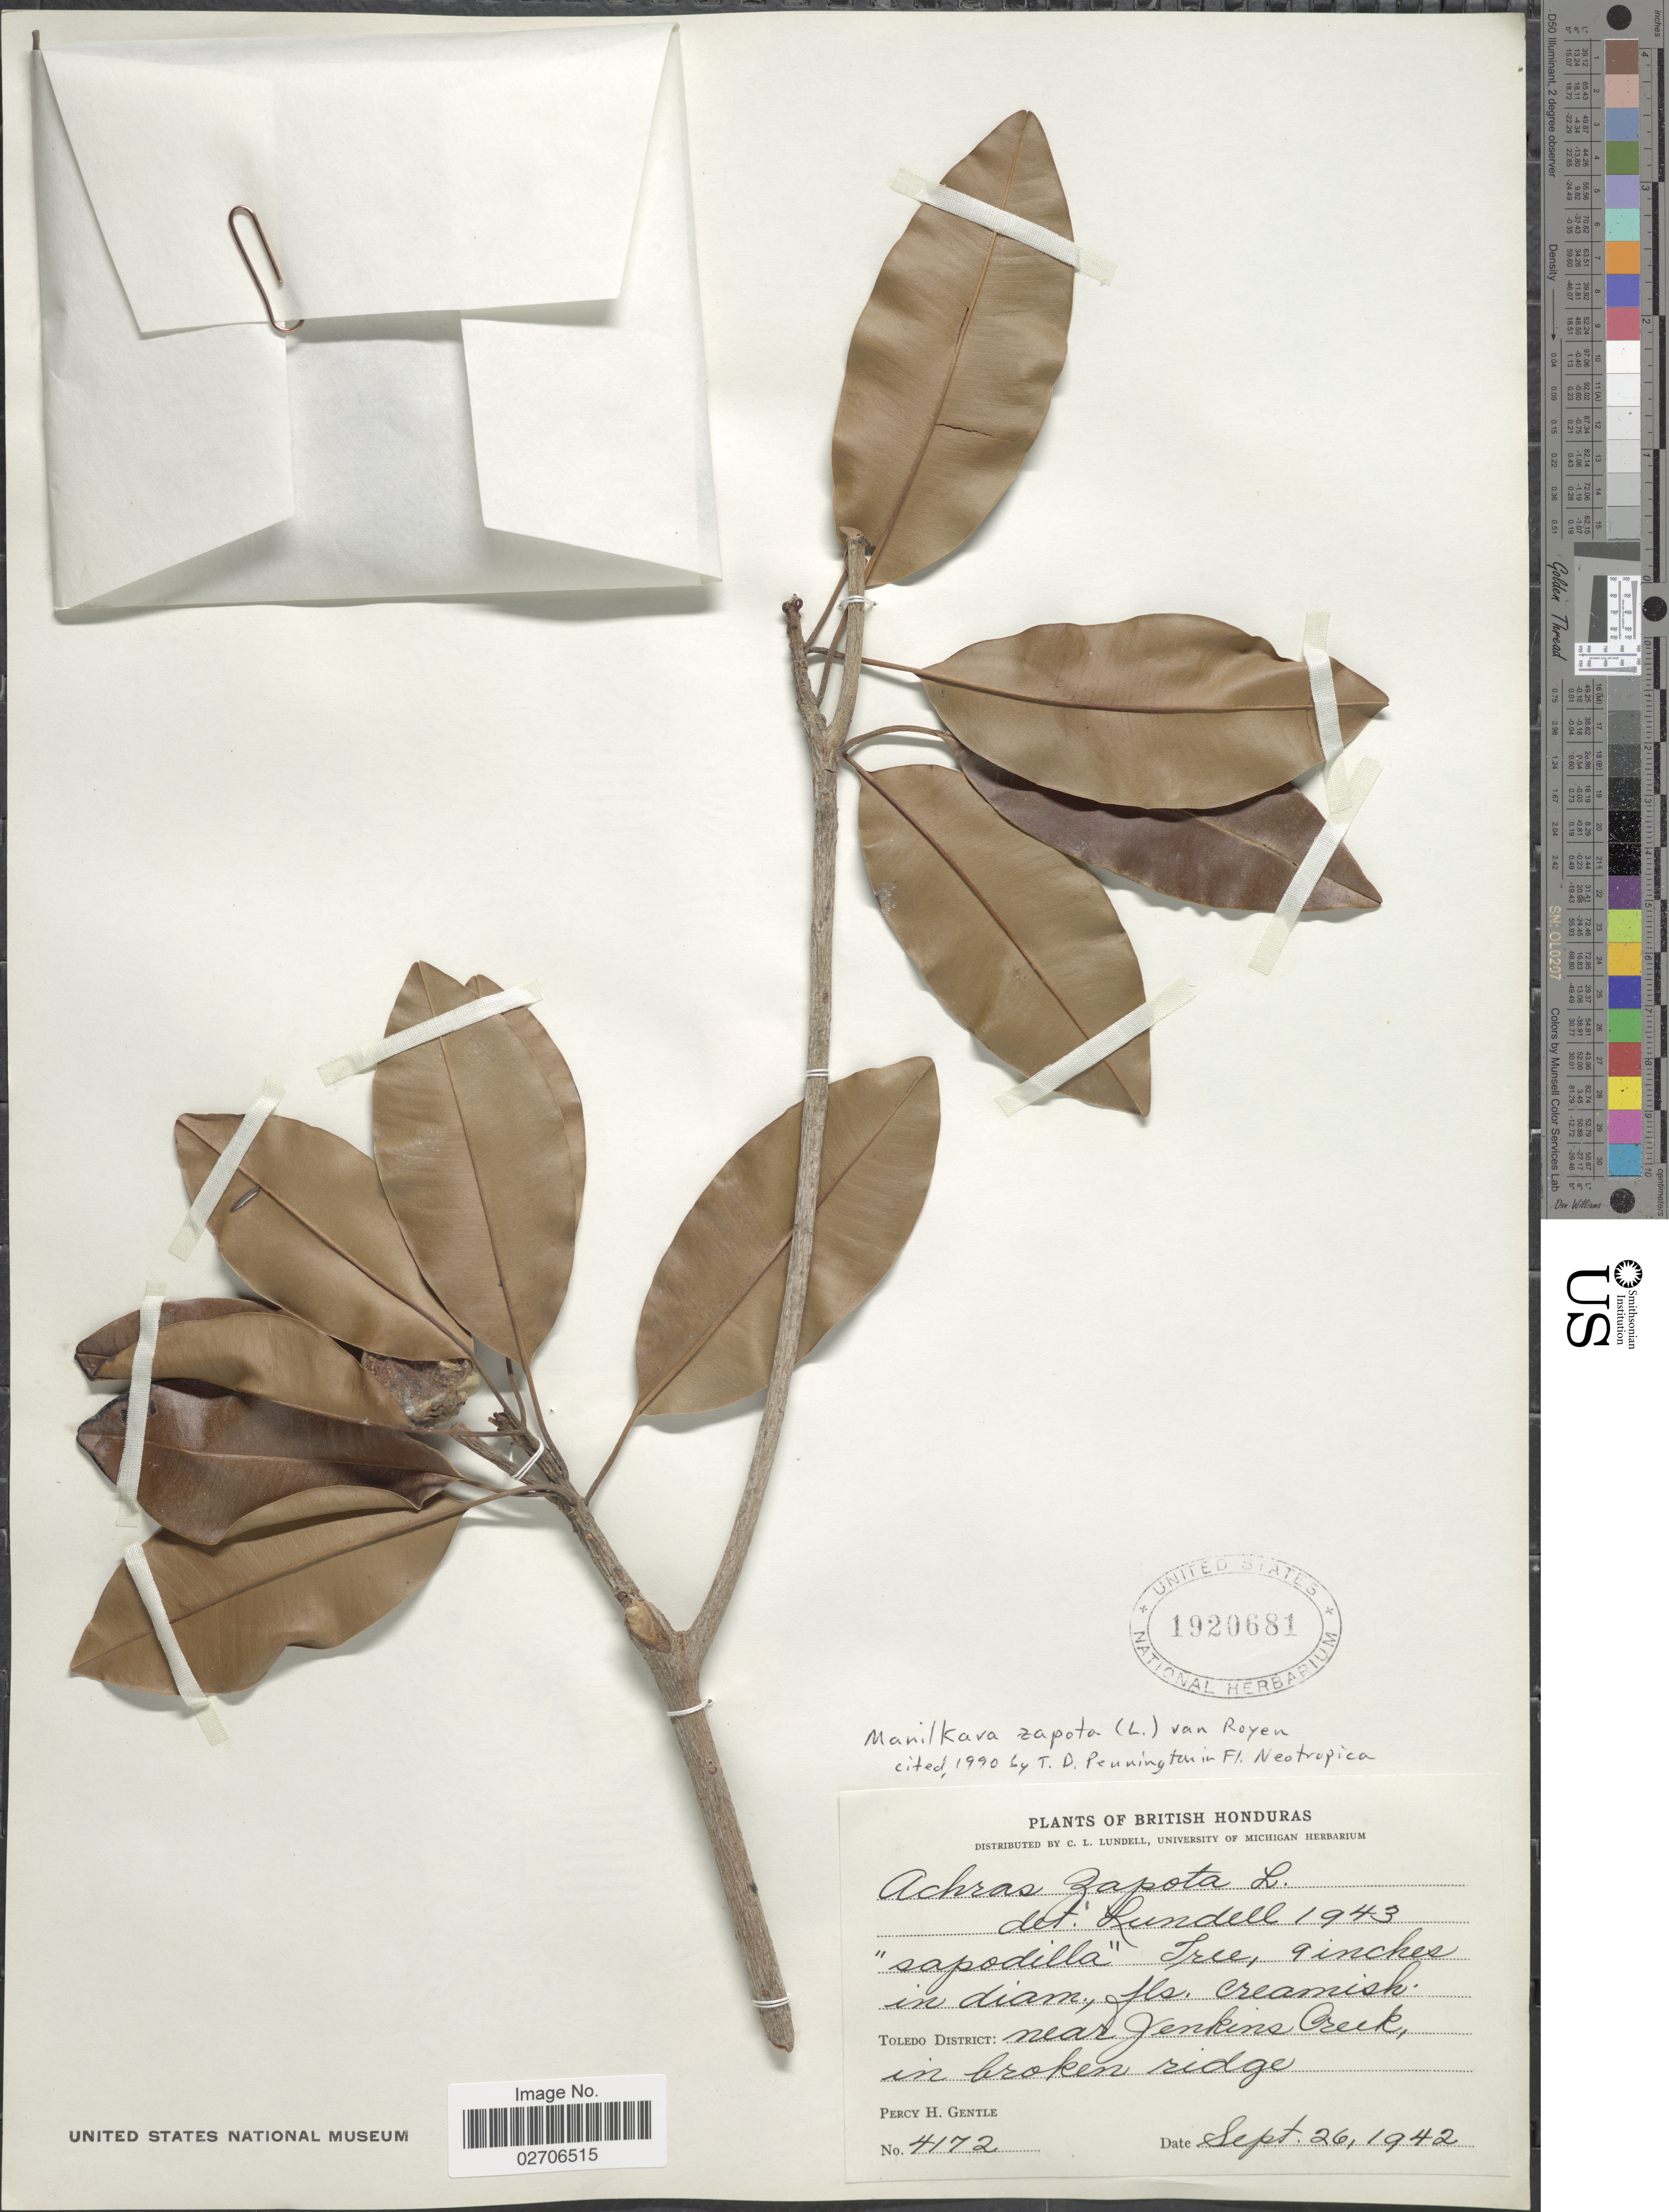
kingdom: Plantae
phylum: Tracheophyta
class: Magnoliopsida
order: Ericales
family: Sapotaceae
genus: Manilkara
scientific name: Manilkara zapota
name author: (L.) P. Royen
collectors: P. H. Gentle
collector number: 4172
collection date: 1942-09-26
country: Belize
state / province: Toledo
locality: British Honduras, Toledo District: near Jenkins Creek, in broken ridge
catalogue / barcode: US 1920681